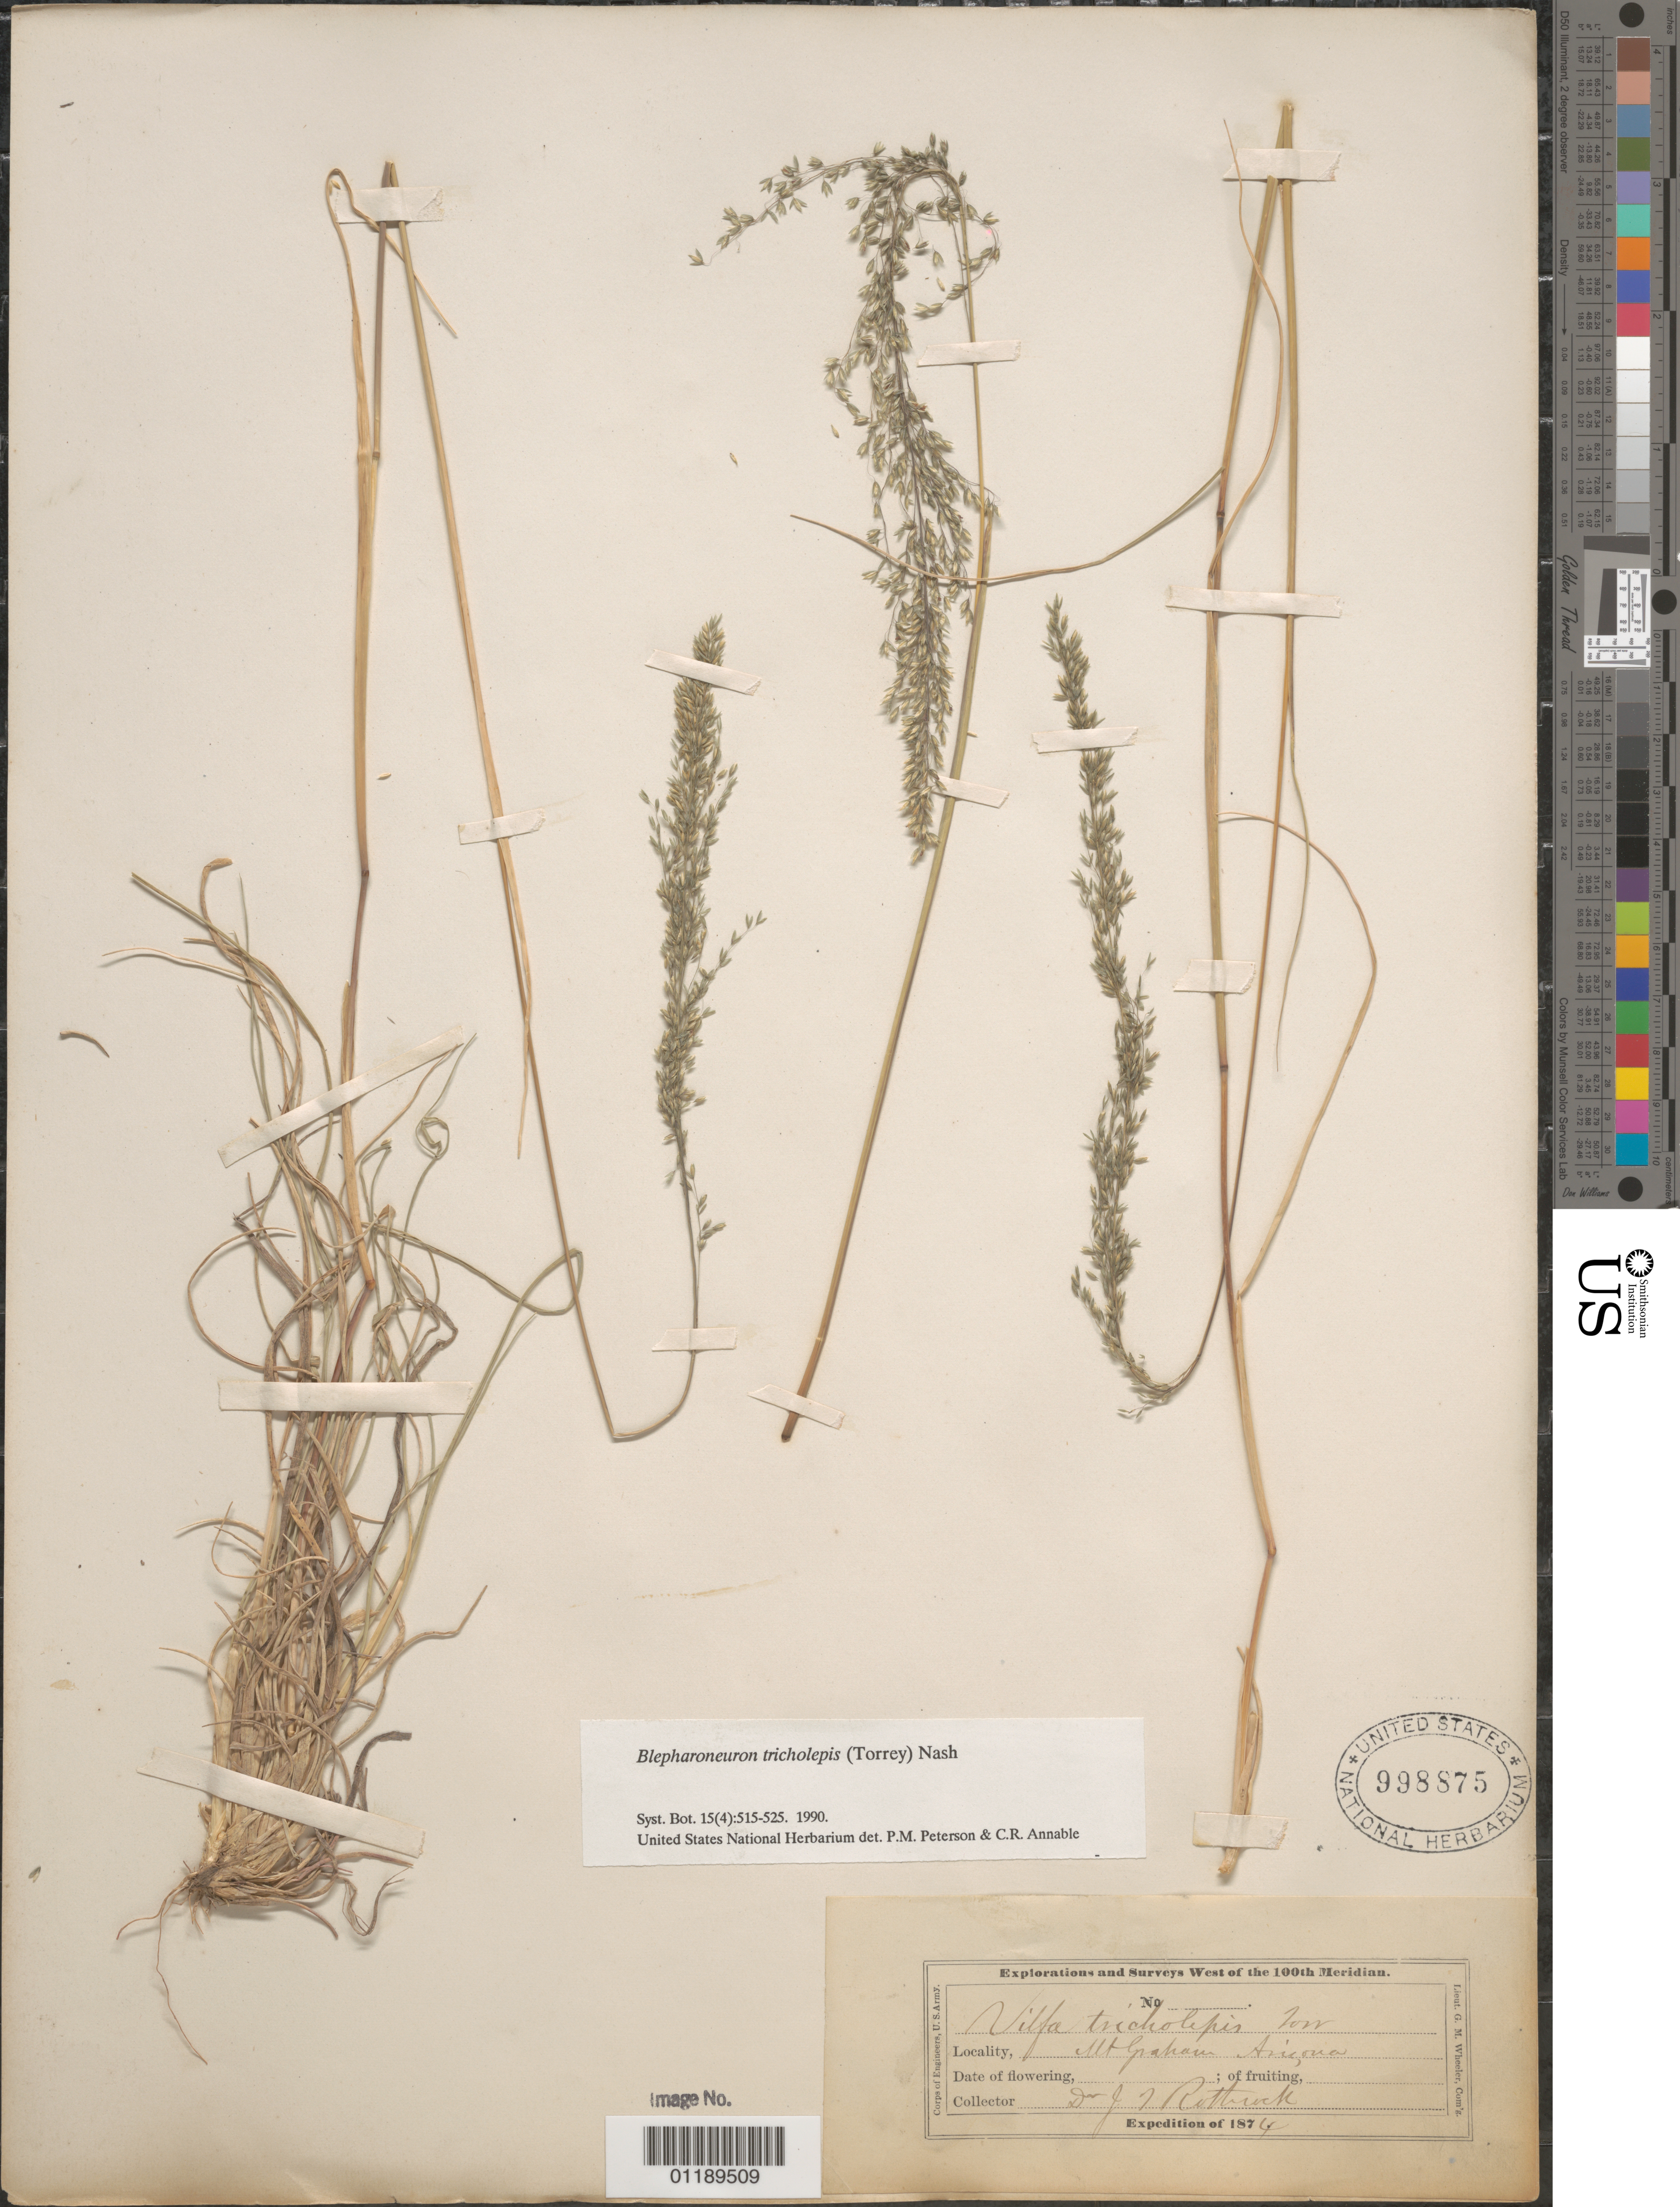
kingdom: Plantae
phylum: Tracheophyta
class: Liliopsida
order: Poales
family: Poaceae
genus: Blepharoneuron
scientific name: Blepharoneuron tricholepis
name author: (Torr.) Nash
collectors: J. T. Rothrock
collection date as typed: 1874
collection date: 1874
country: United States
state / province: Arizona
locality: Mt. Graham.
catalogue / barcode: US 998875